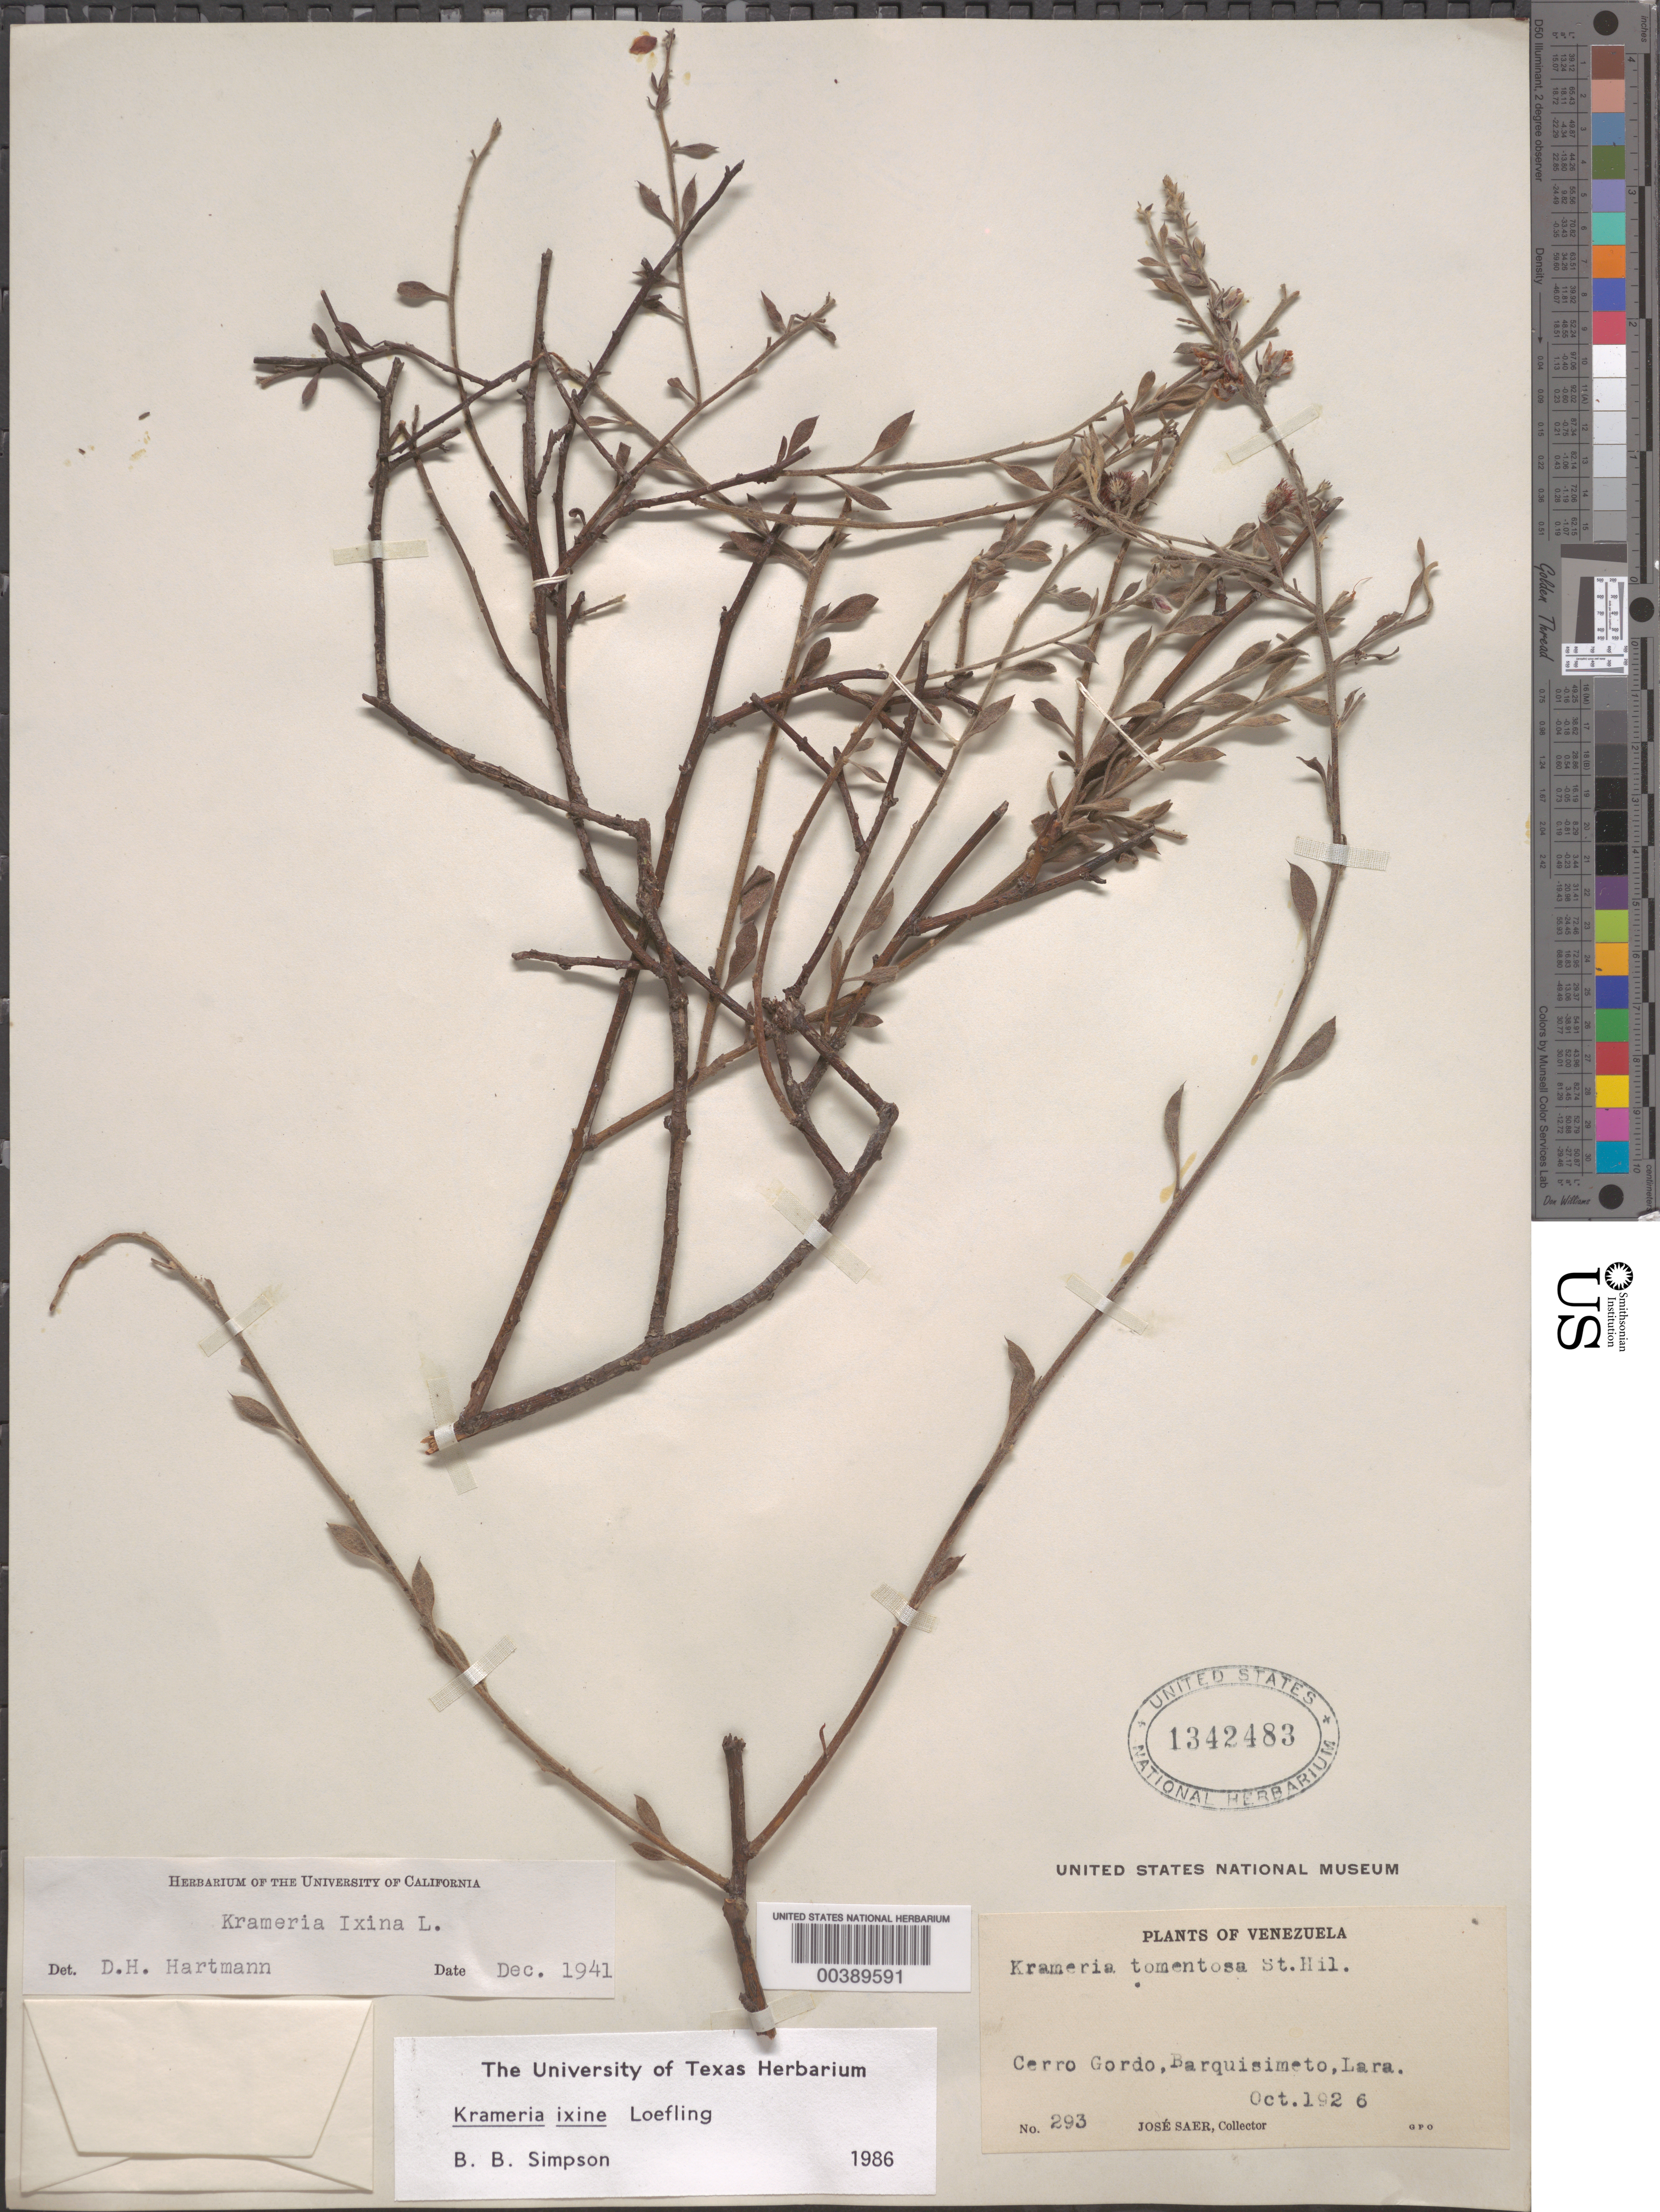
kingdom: Plantae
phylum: Tracheophyta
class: Magnoliopsida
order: Zygophyllales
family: Krameriaceae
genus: Krameria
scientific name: Krameria ixine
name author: L.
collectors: J. Saer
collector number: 293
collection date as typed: Oct 1926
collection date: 1926-10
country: Venezuela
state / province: Lara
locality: Cerro gordo, barquisimeto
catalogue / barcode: US 1342483